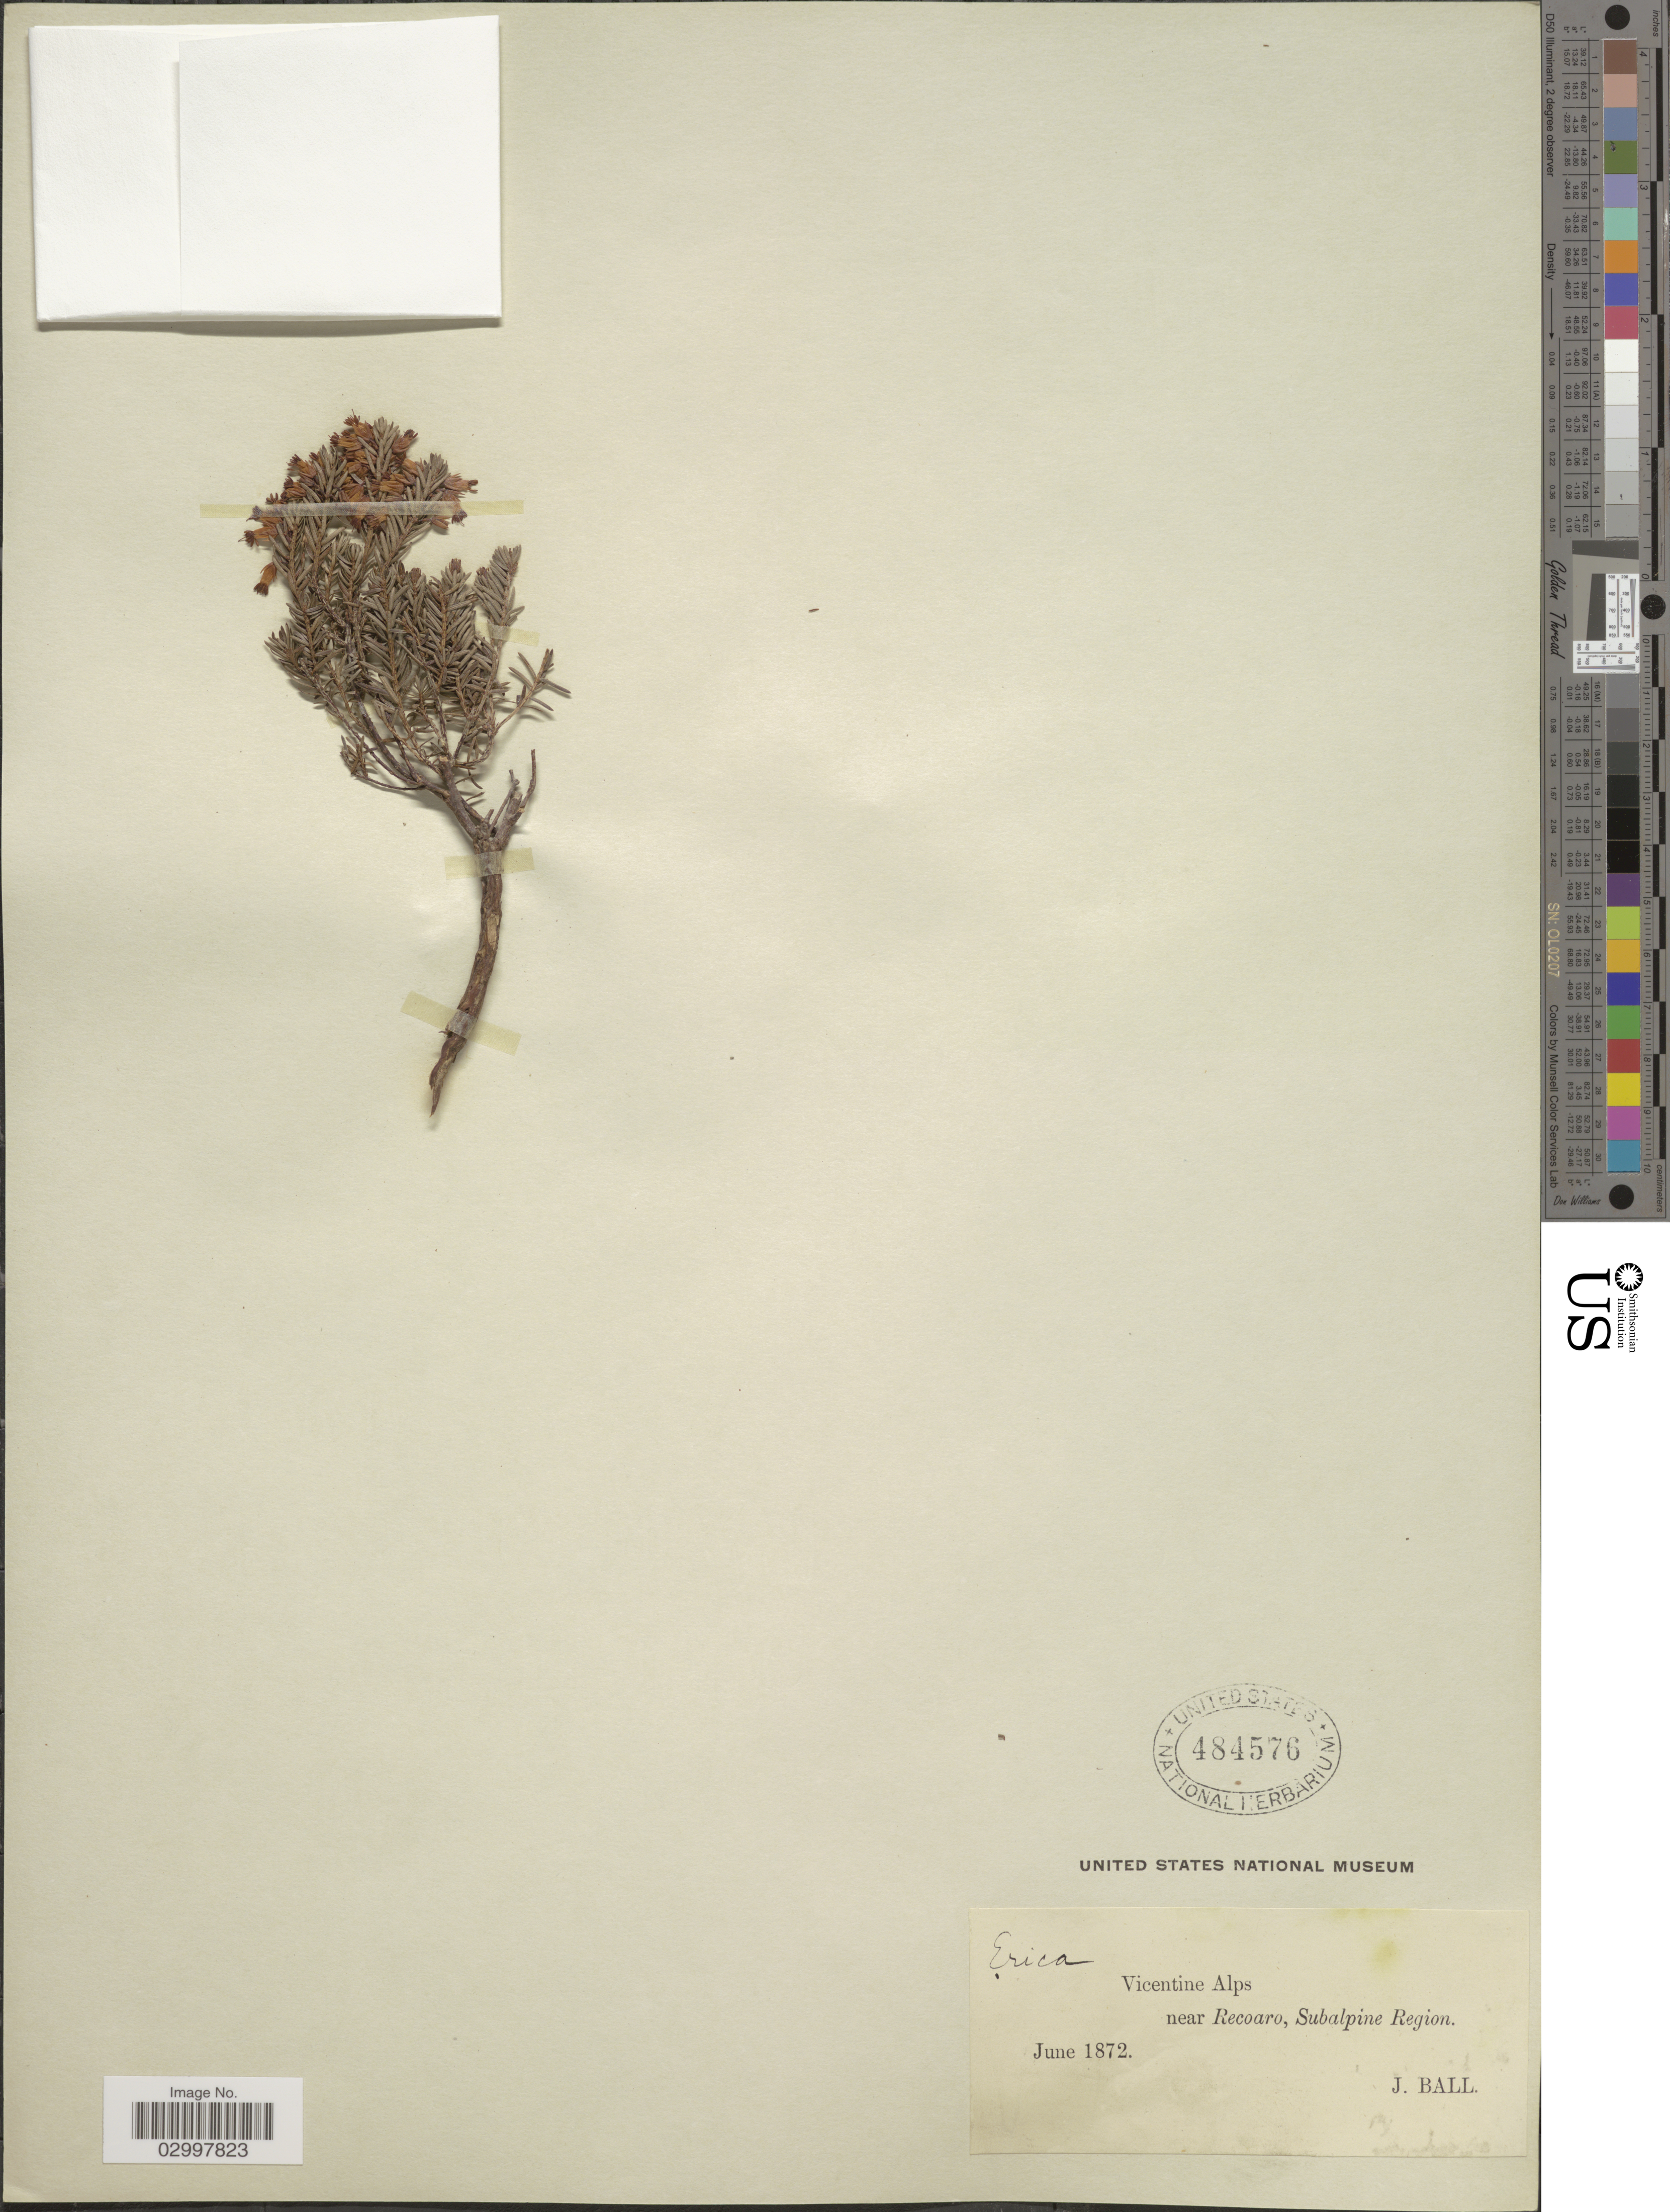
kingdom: Plantae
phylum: Tracheophyta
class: Magnoliopsida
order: Ericales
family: Ericaceae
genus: Erica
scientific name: Erica sp.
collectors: J. Ball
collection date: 1872-06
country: Italy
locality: Vicentine Alps. Near Recoaro, Subalpine Region.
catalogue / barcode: US 484576